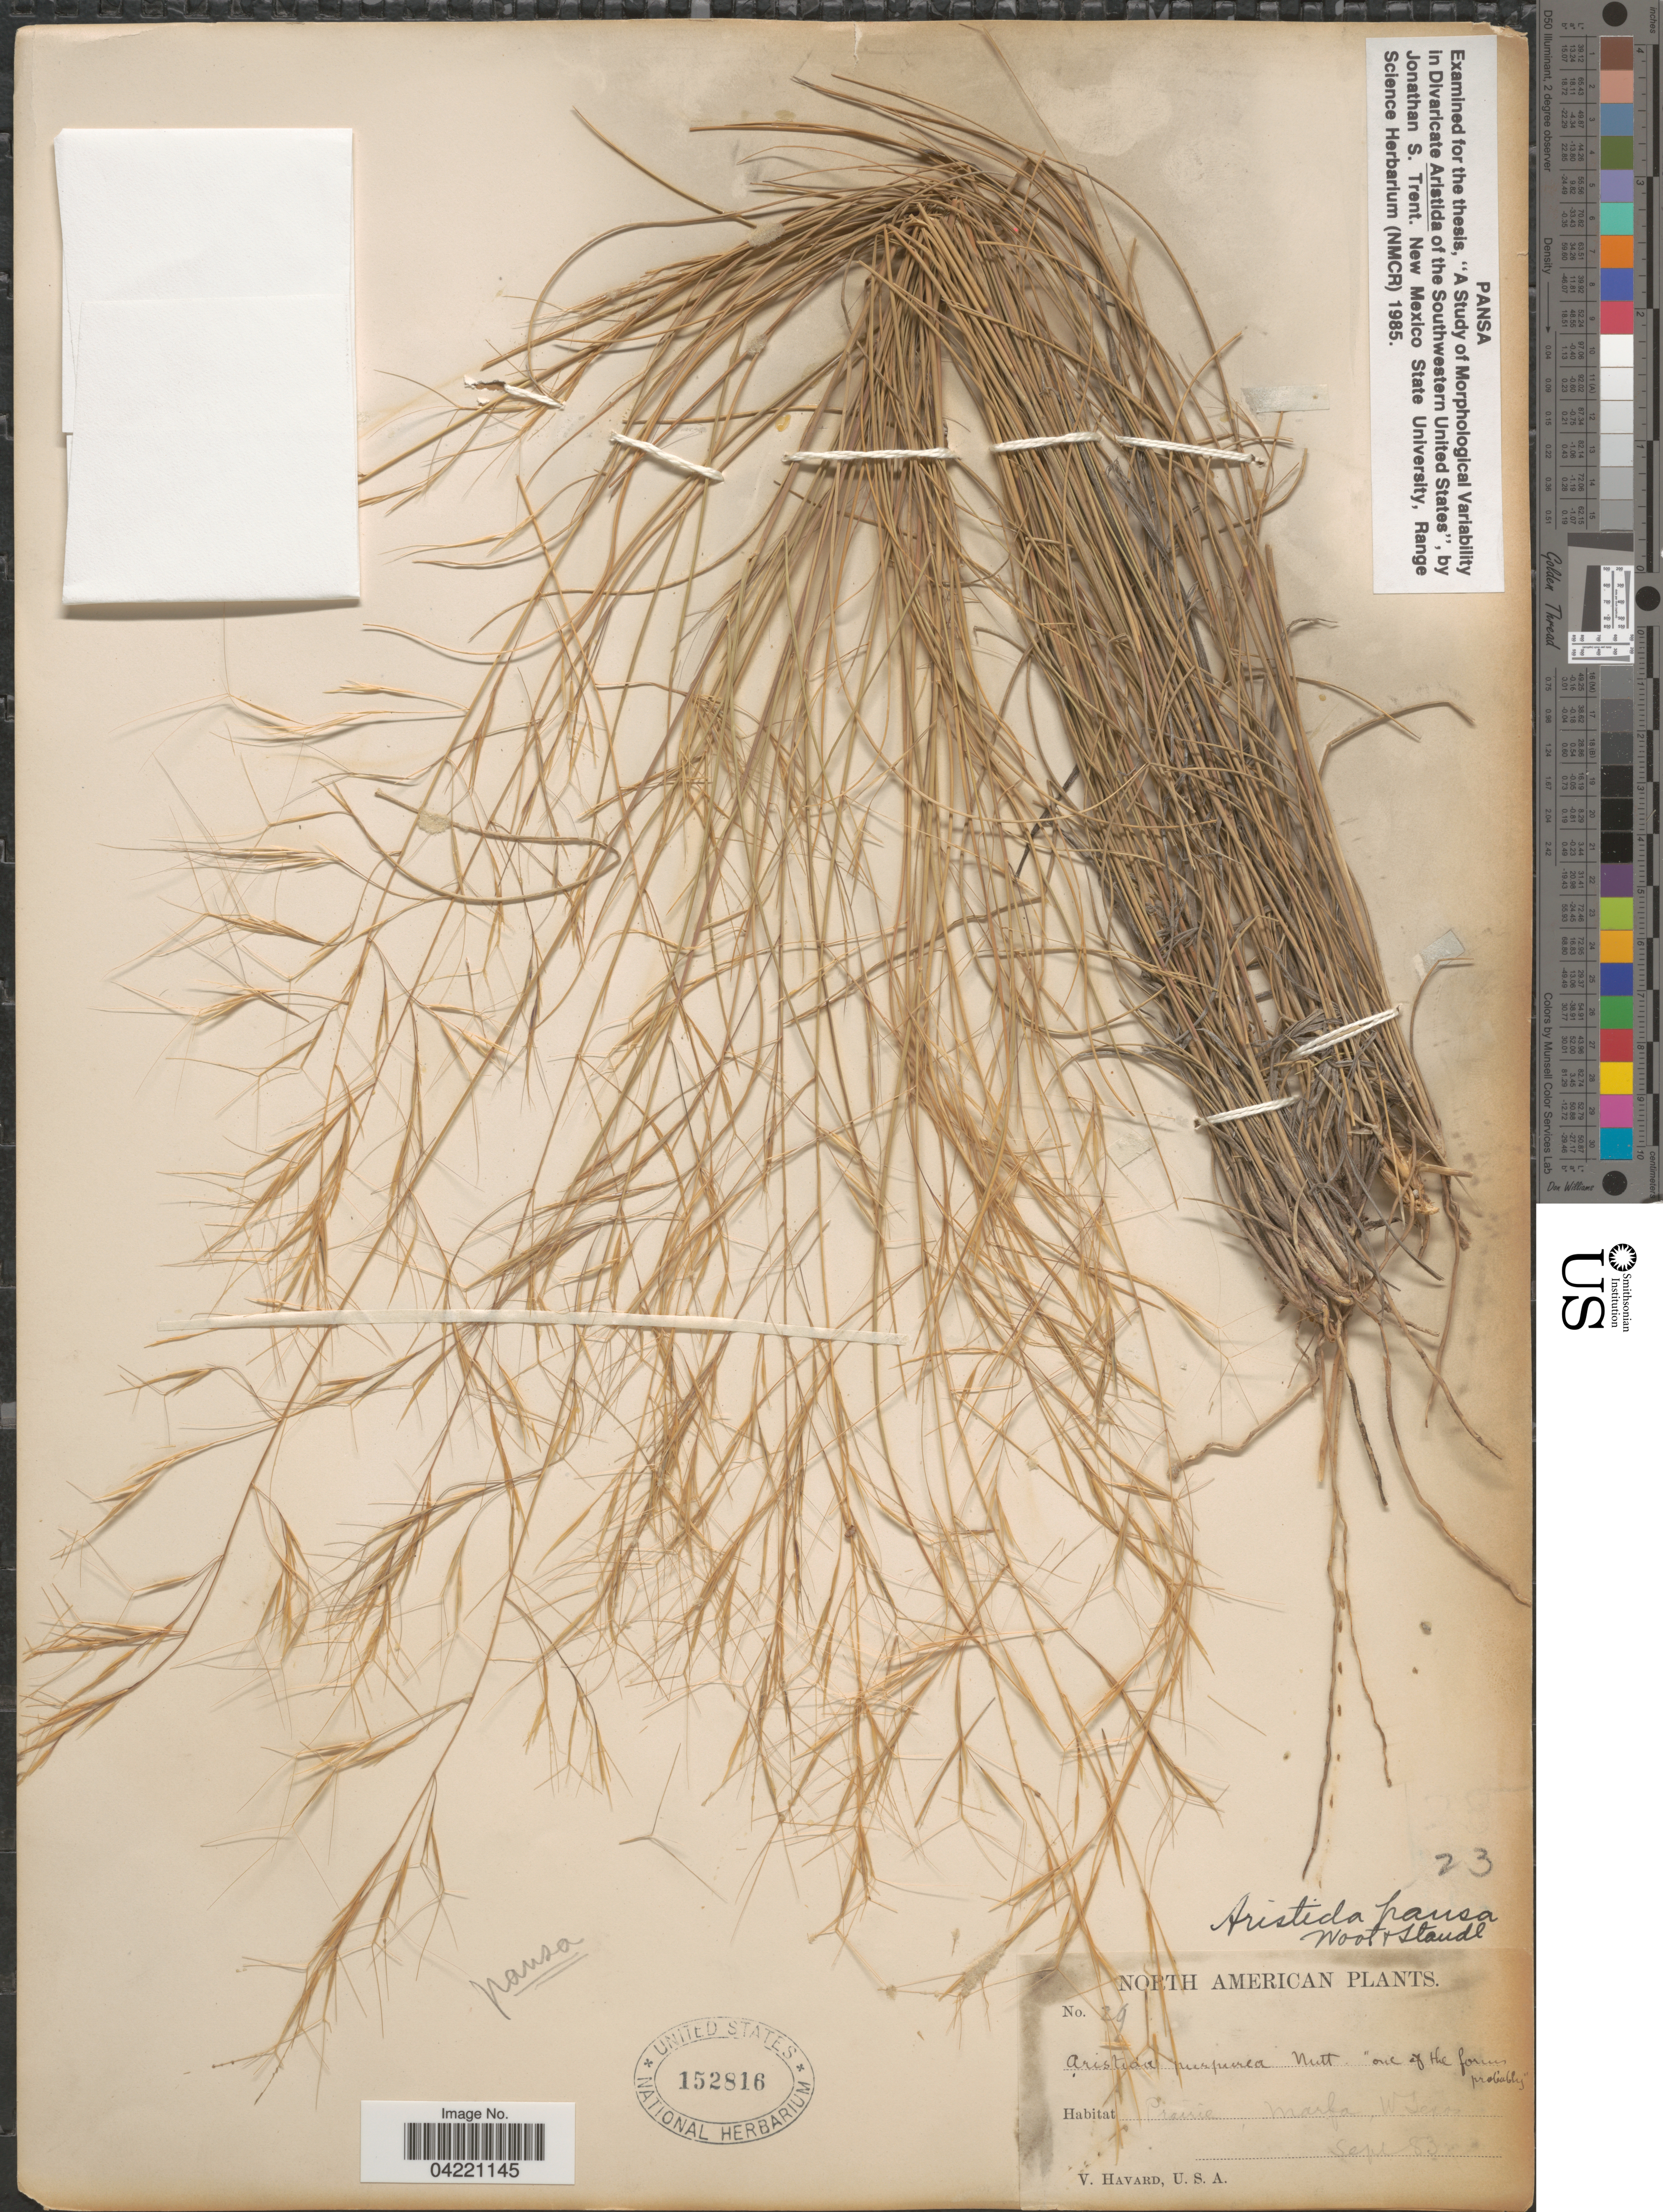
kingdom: Plantae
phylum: Tracheophyta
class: Liliopsida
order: Poales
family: Poaceae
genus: Aristida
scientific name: Aristida pansa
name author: Wooton & Standl.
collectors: V. Havard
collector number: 29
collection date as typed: Transcribed d/m/y: /9/83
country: United States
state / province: Texas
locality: Marfa, W. Texas.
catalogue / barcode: US 152816